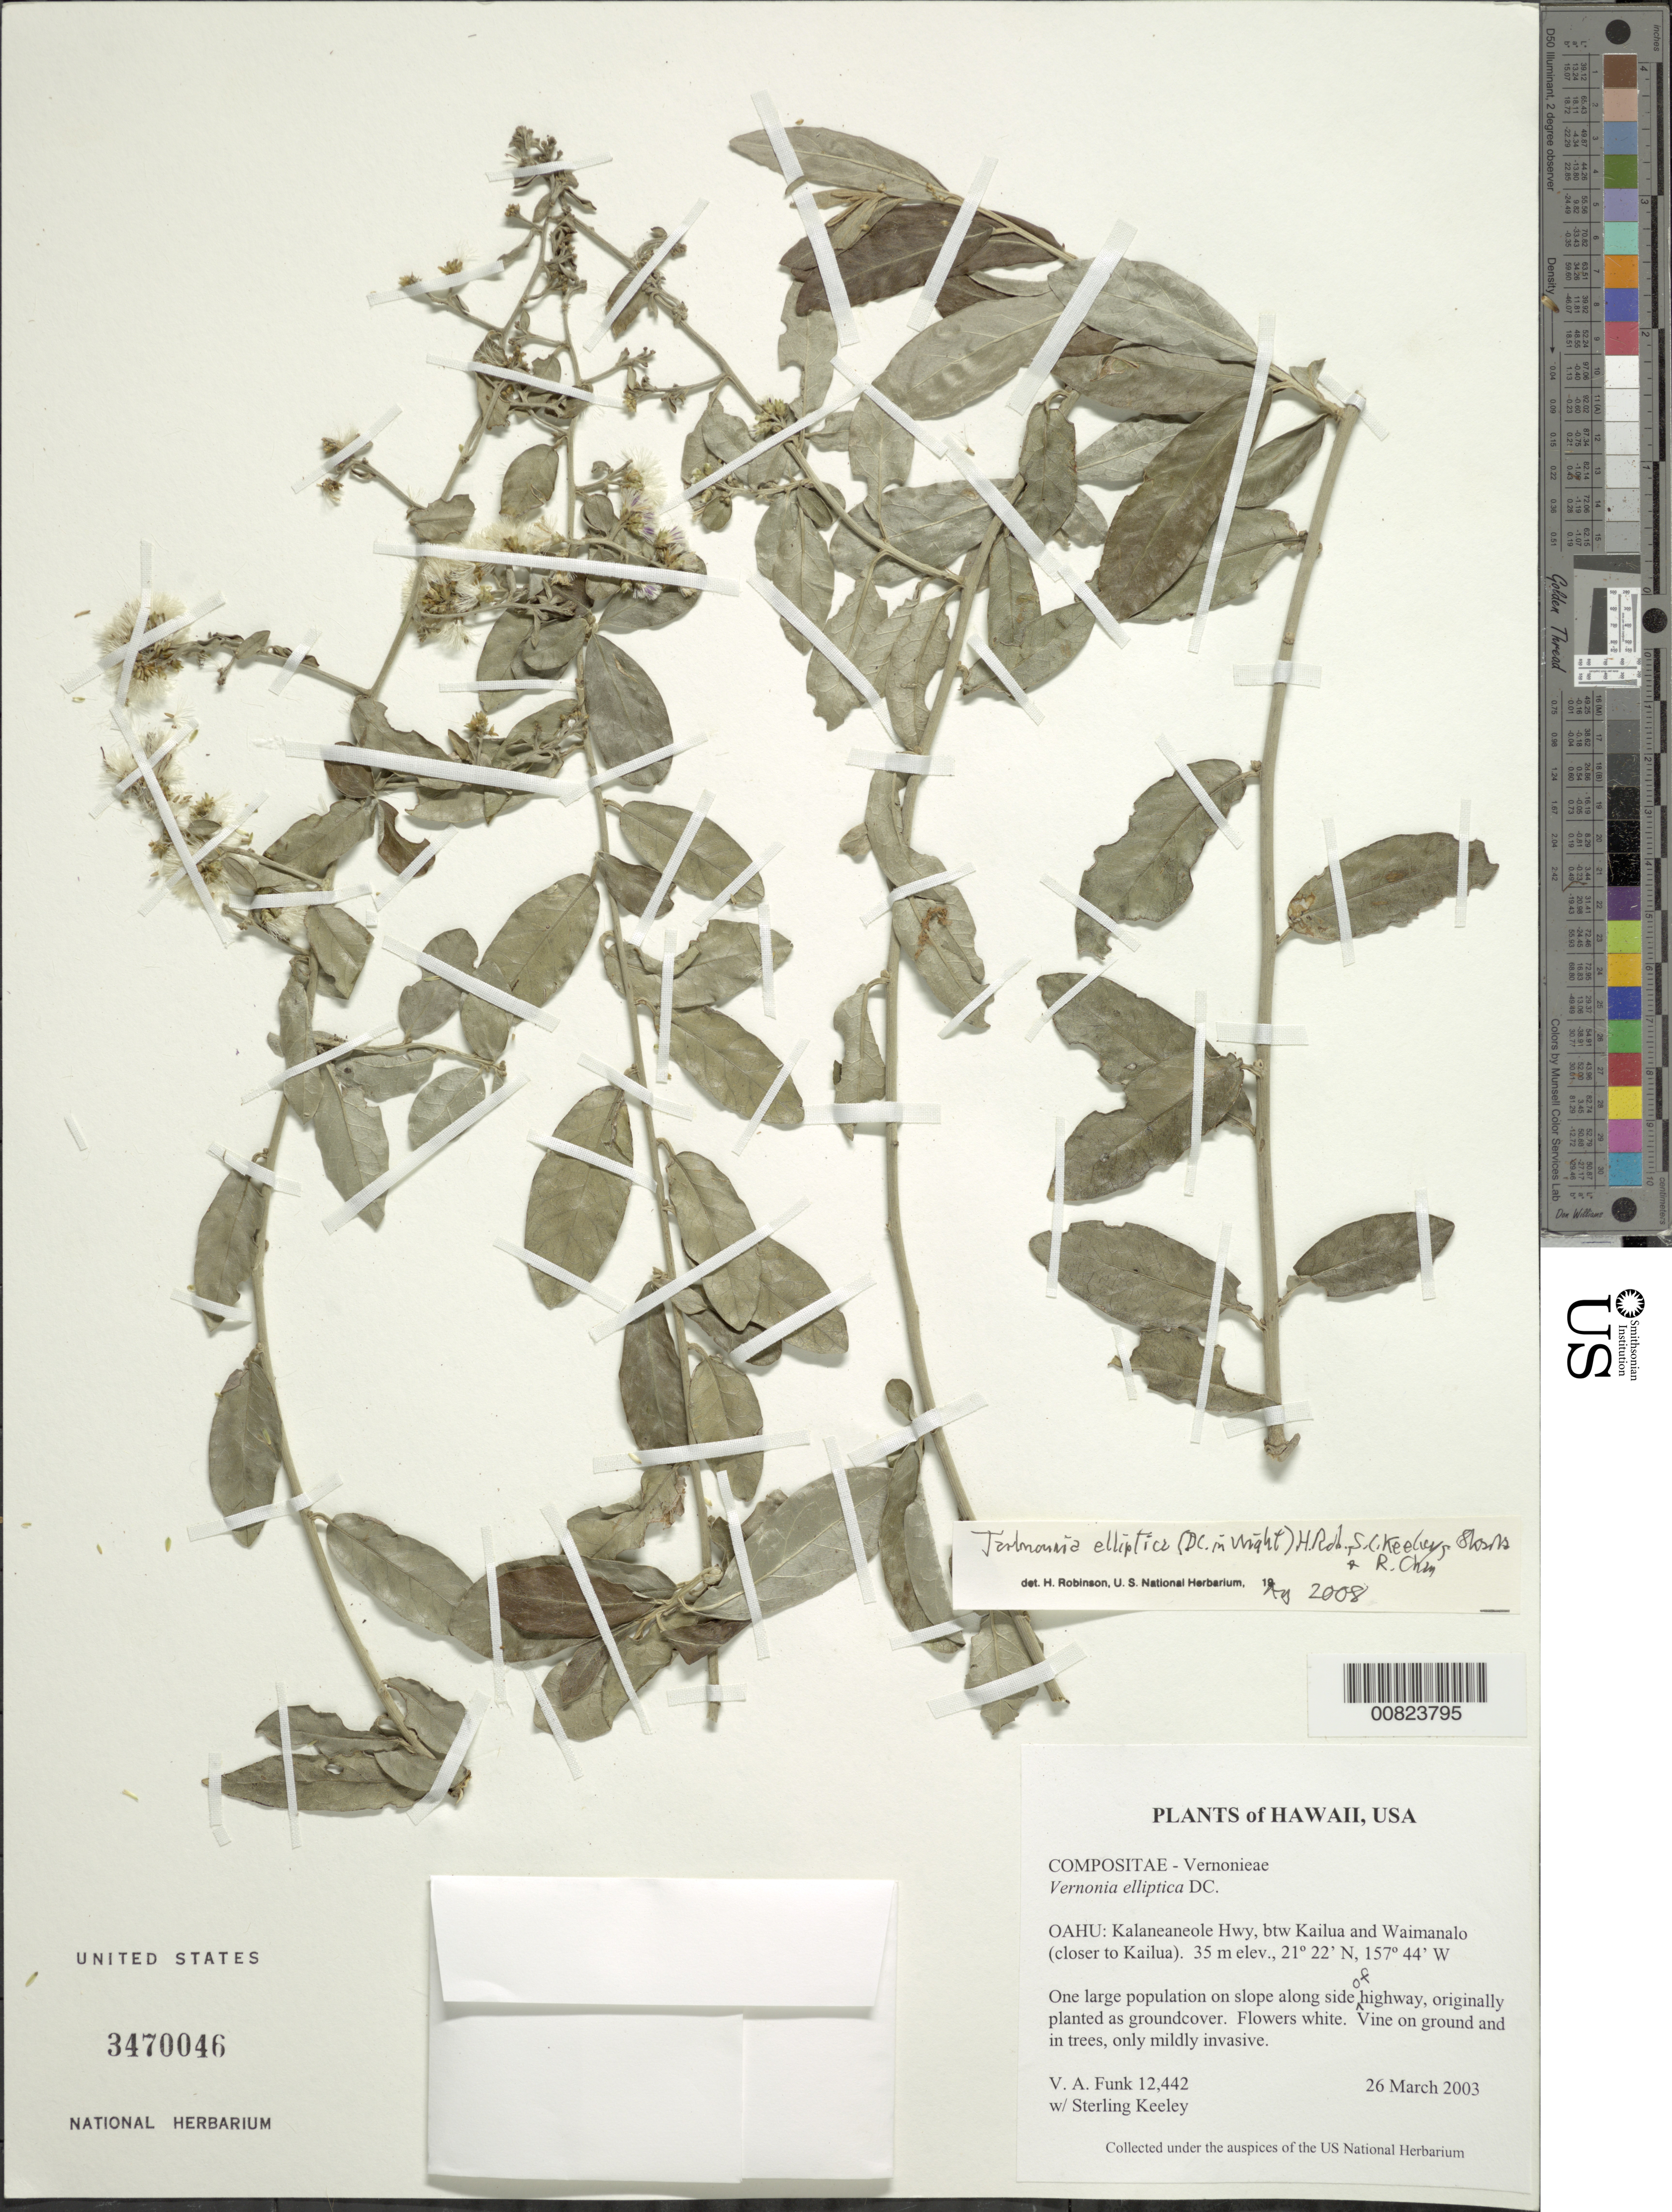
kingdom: Plantae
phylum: Tracheophyta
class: Magnoliopsida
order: Asterales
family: Asteraceae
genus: Tarlmounia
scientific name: Tarlmounia elliptica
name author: (DC.) H. Rob. et al.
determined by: Robinson, Harold E., (US)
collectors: V. Funk & S. Keeley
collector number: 12442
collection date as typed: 26 Mar 2003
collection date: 2003-03-26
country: United States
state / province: Hawaii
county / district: Honolulu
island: Oahu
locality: Kalaneaneole Hwy., btw Kailua and Waimanalo (closer to Kailua).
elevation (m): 35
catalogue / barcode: US 3470046